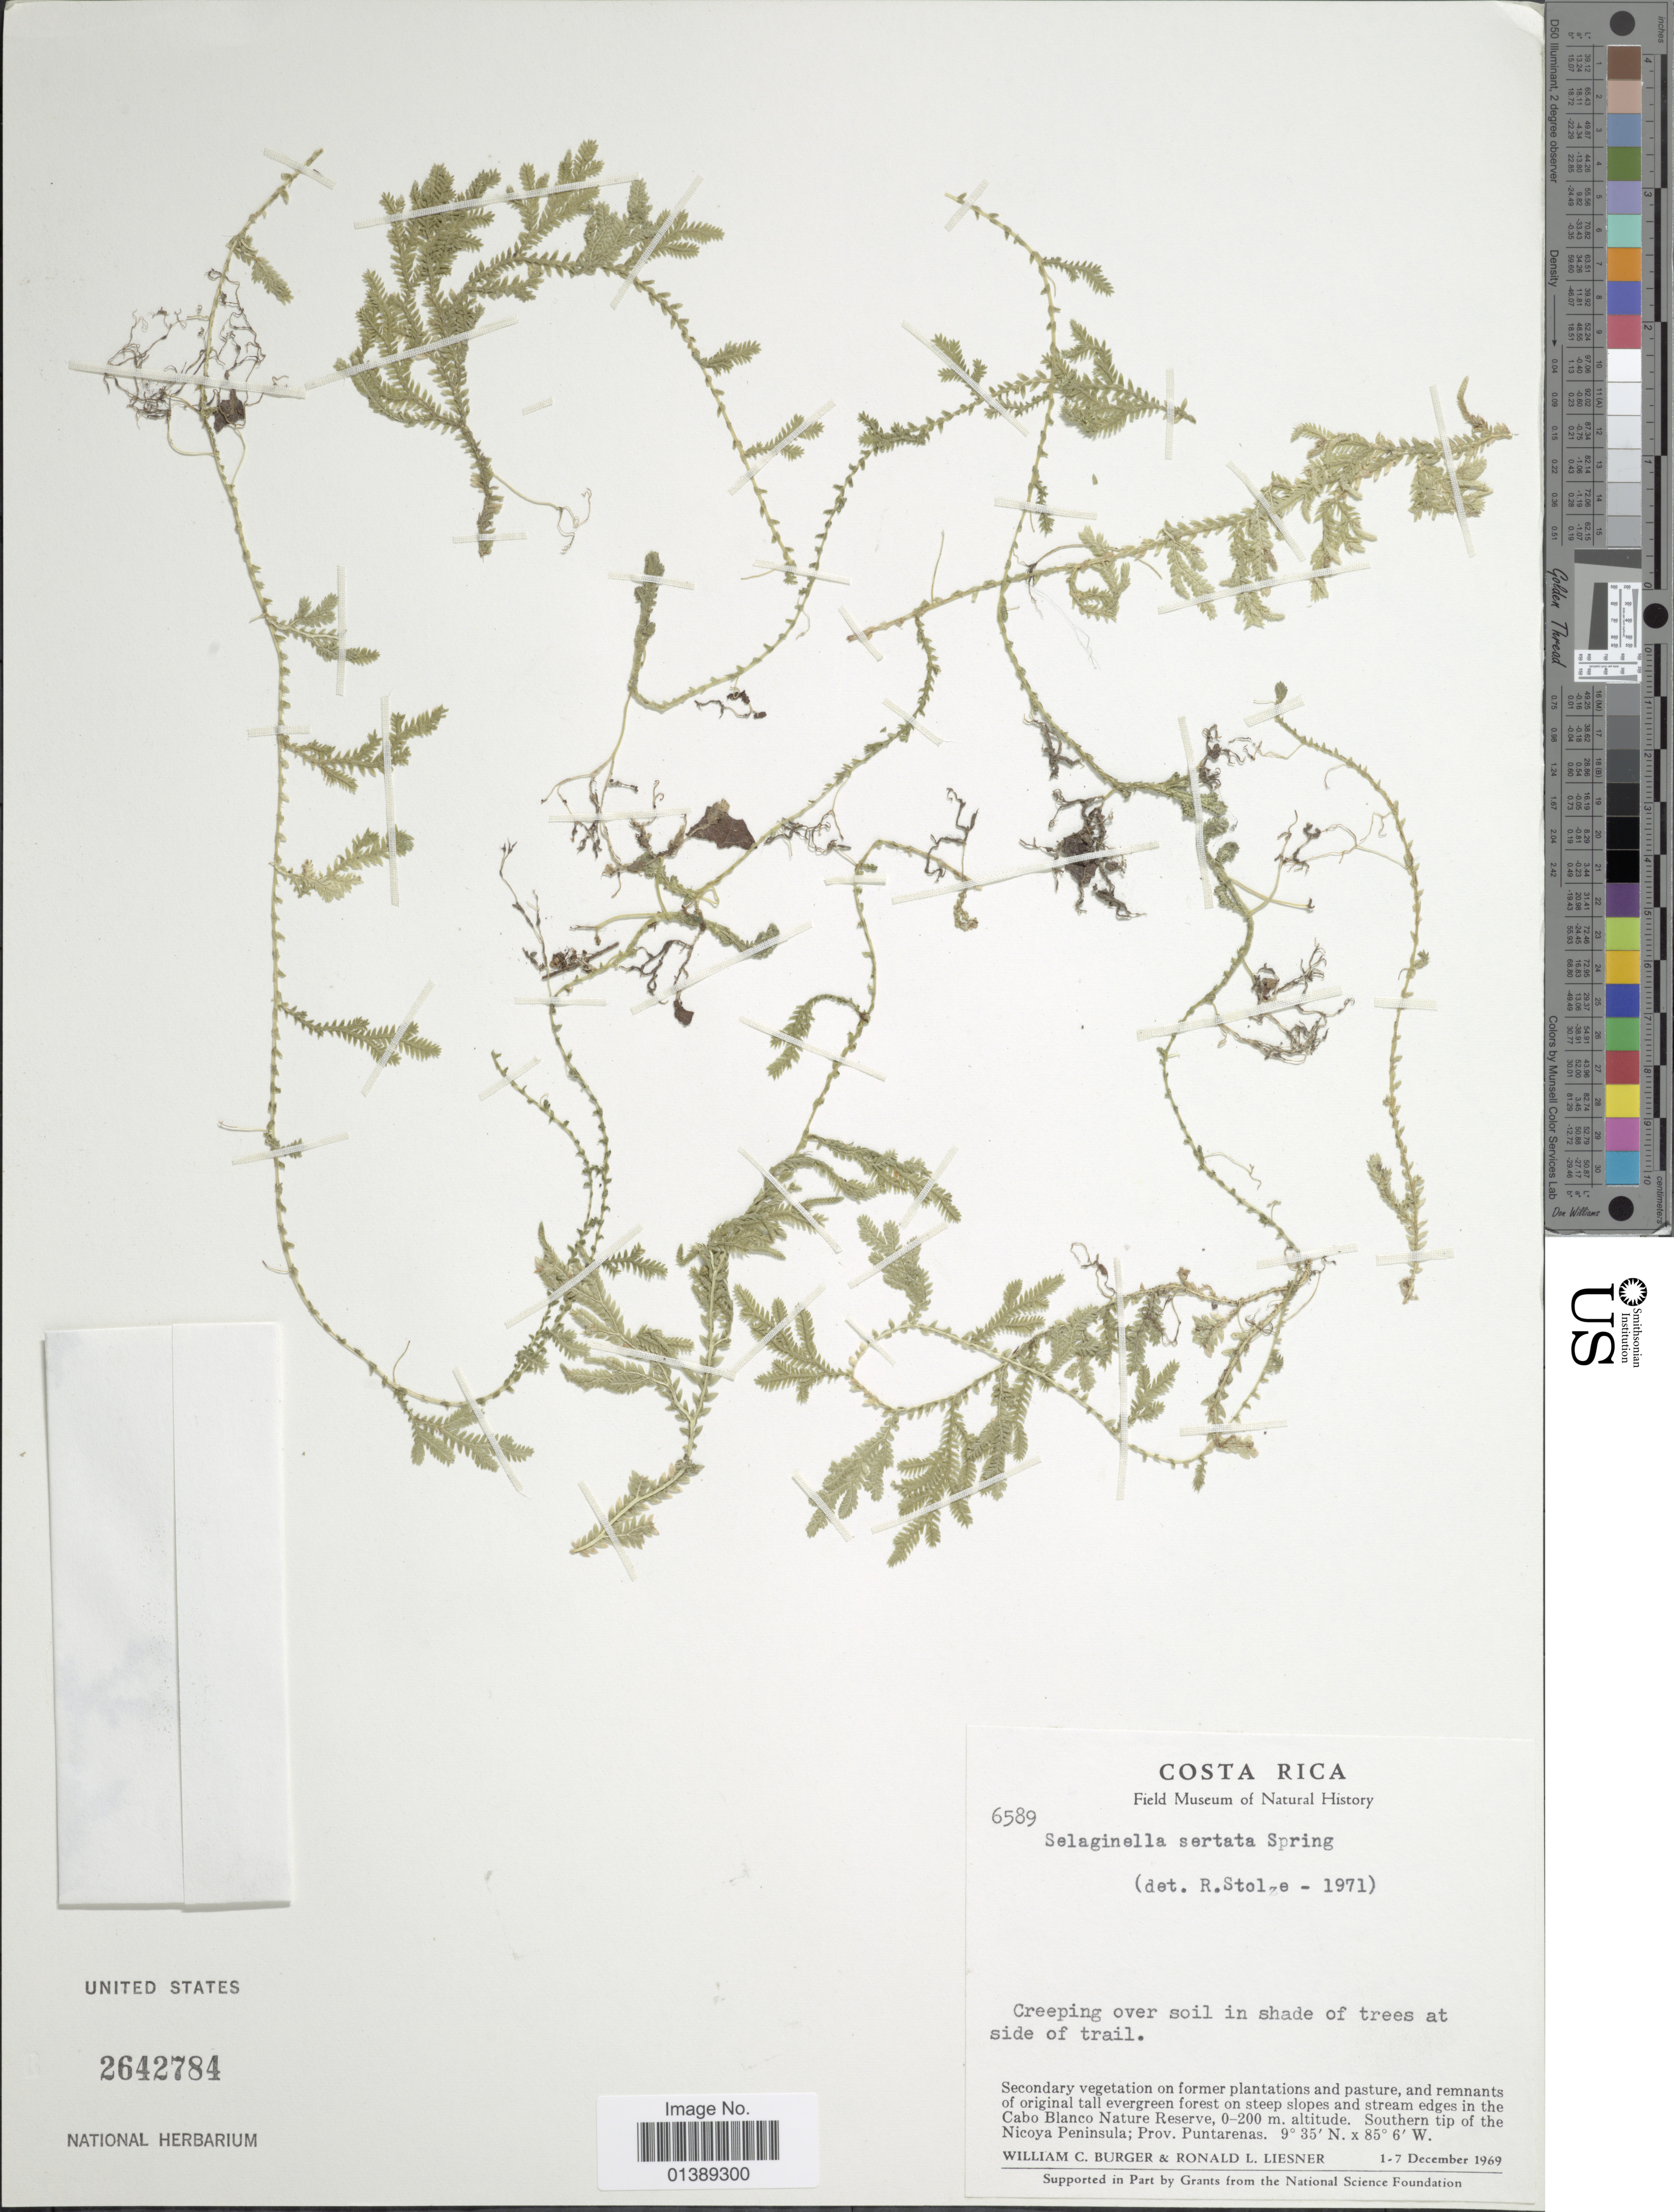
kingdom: Plantae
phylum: Tracheophyta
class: Lycopodiopsida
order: Selaginellales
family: Selaginellaceae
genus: Selaginella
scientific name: Selaginella sertata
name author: Spring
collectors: W. Burger & R. L. Liesner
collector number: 6589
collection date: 1969-12-01/1969-12-07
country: Costa Rica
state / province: Puntarenas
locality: In the edges Cabo Blanco Nature Reserve, Southern tip of the Nicoya Peninsula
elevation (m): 0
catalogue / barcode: US 2642784